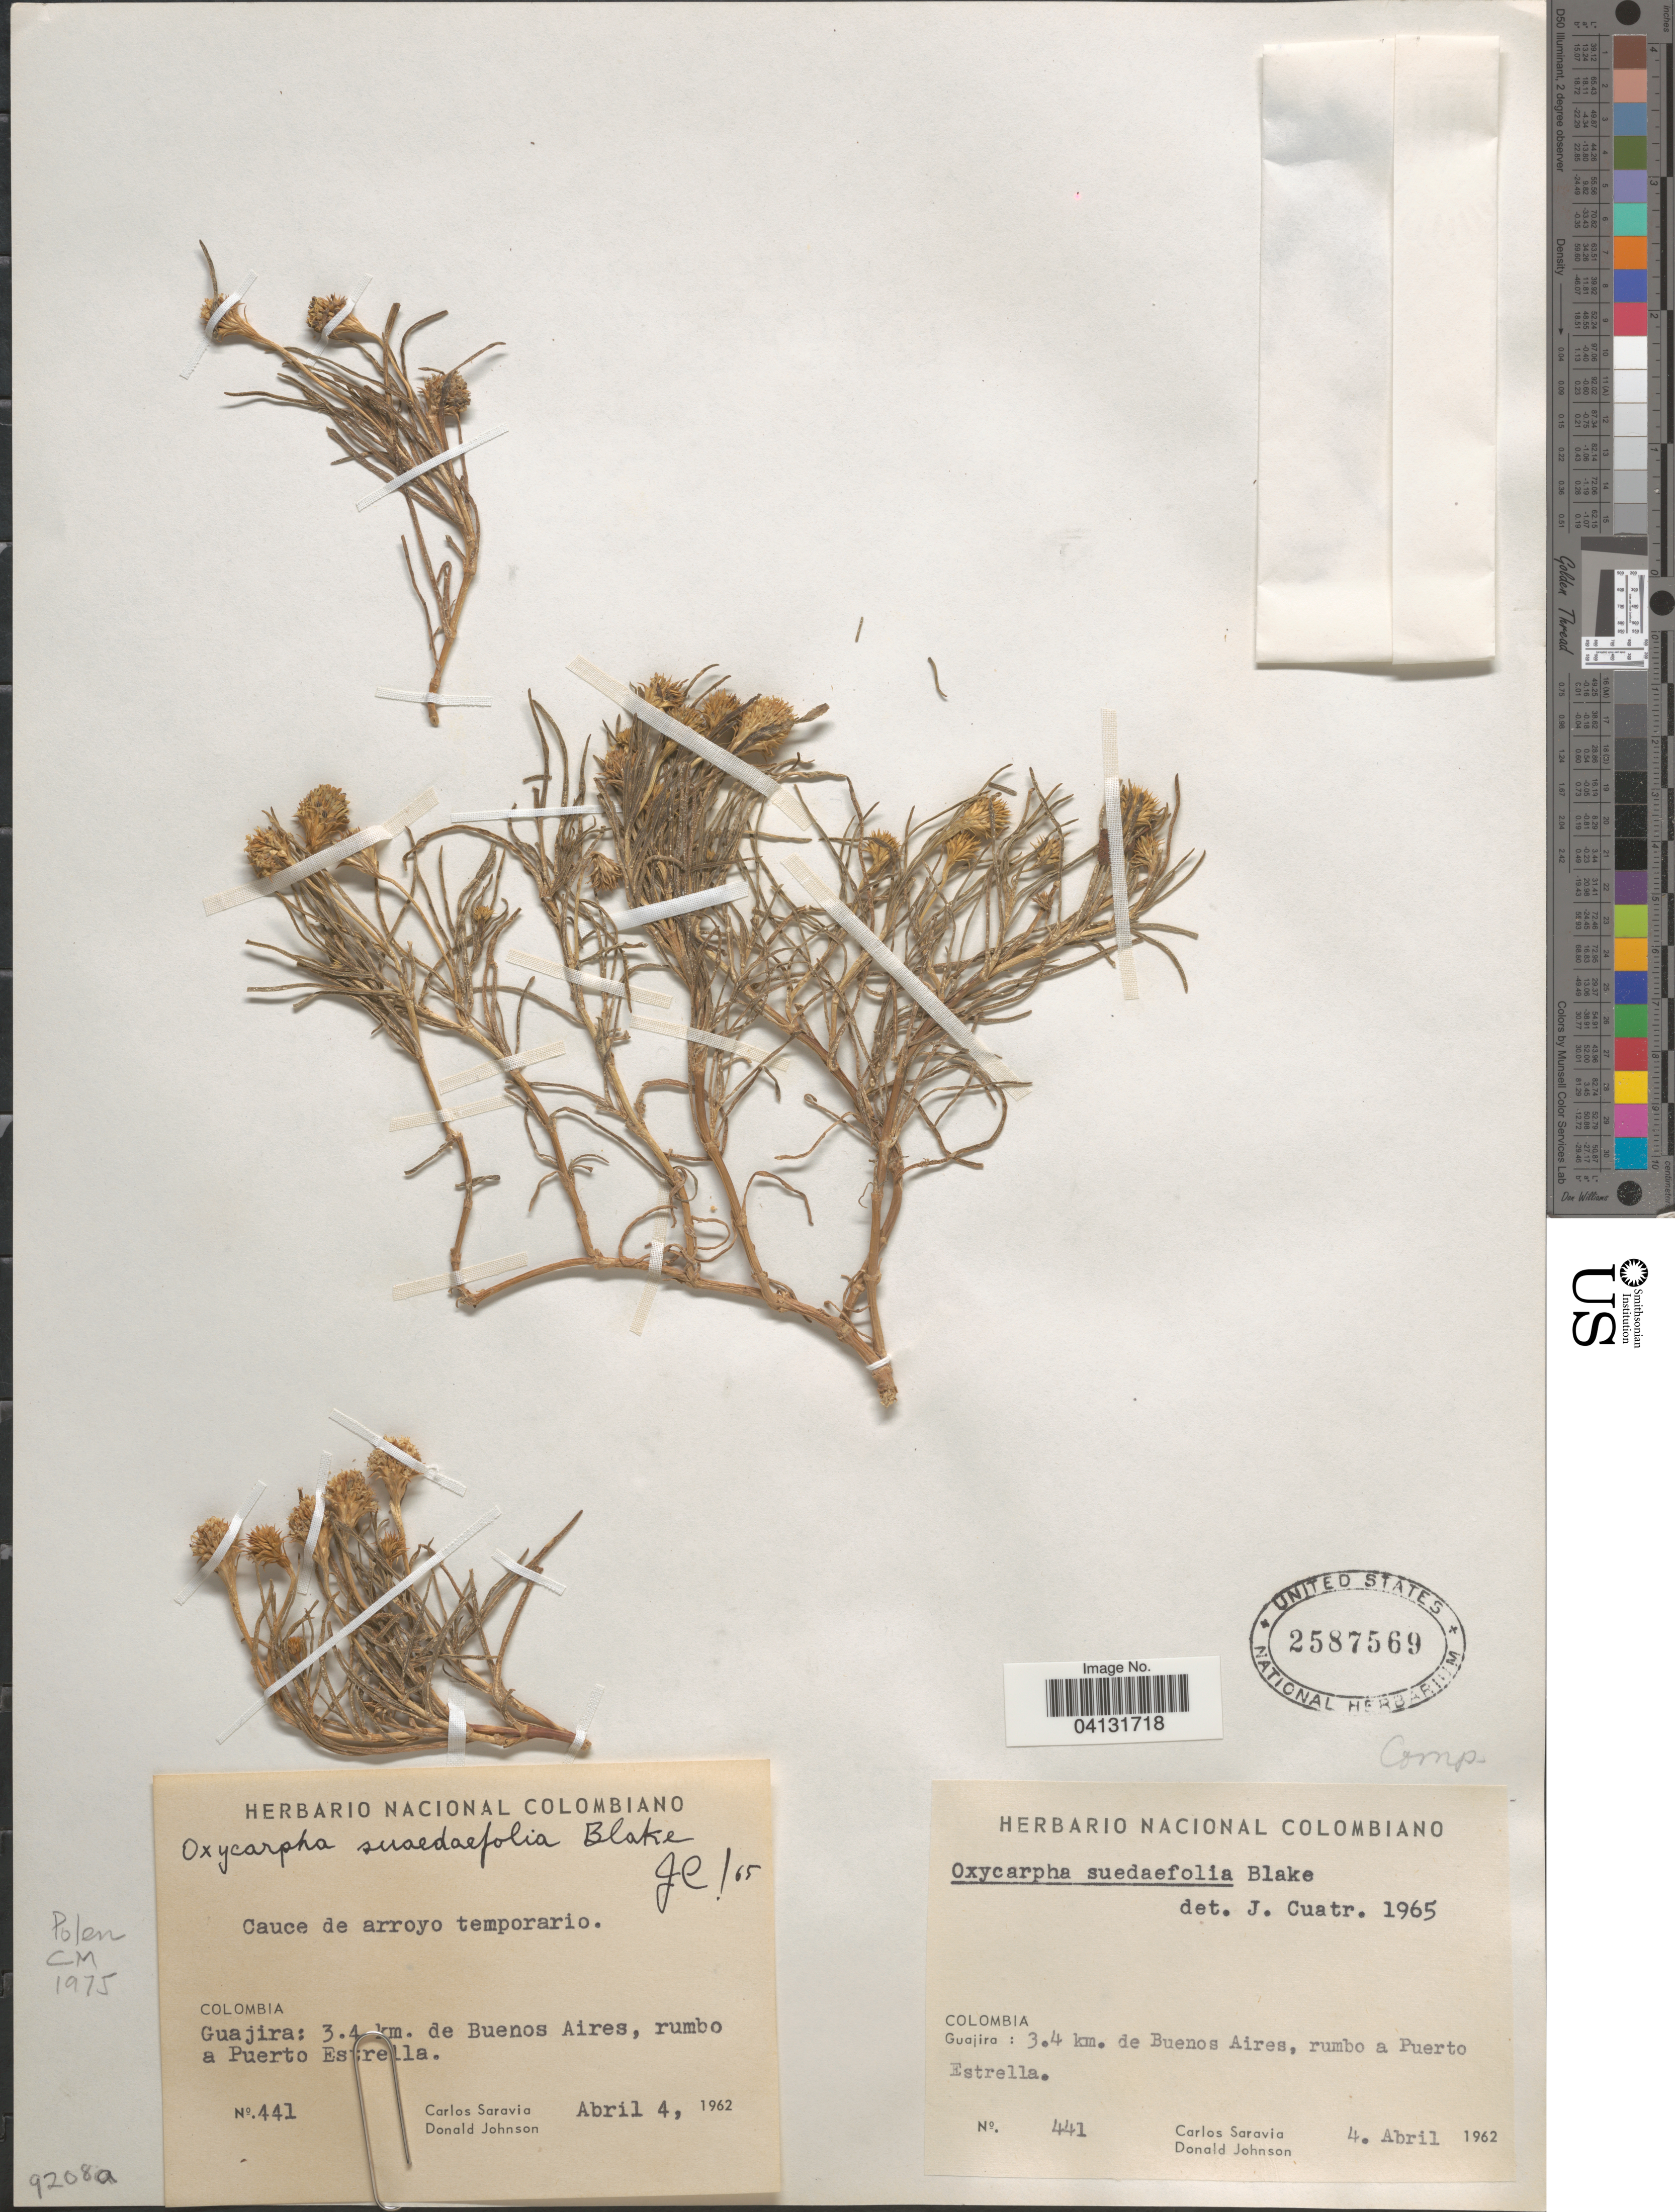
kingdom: Plantae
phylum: Tracheophyta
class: Magnoliopsida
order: Asterales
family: Asteraceae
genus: Oxycarpha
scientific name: Oxycarpha suaedifolia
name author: S.F. Blake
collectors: C. Saravia & D. Johnson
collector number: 441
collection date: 1962-04-04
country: Colombia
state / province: La Guajira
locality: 3.4 km. de Buenos Aires, rumbo a Puerto Estrella.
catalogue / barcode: US 2587569